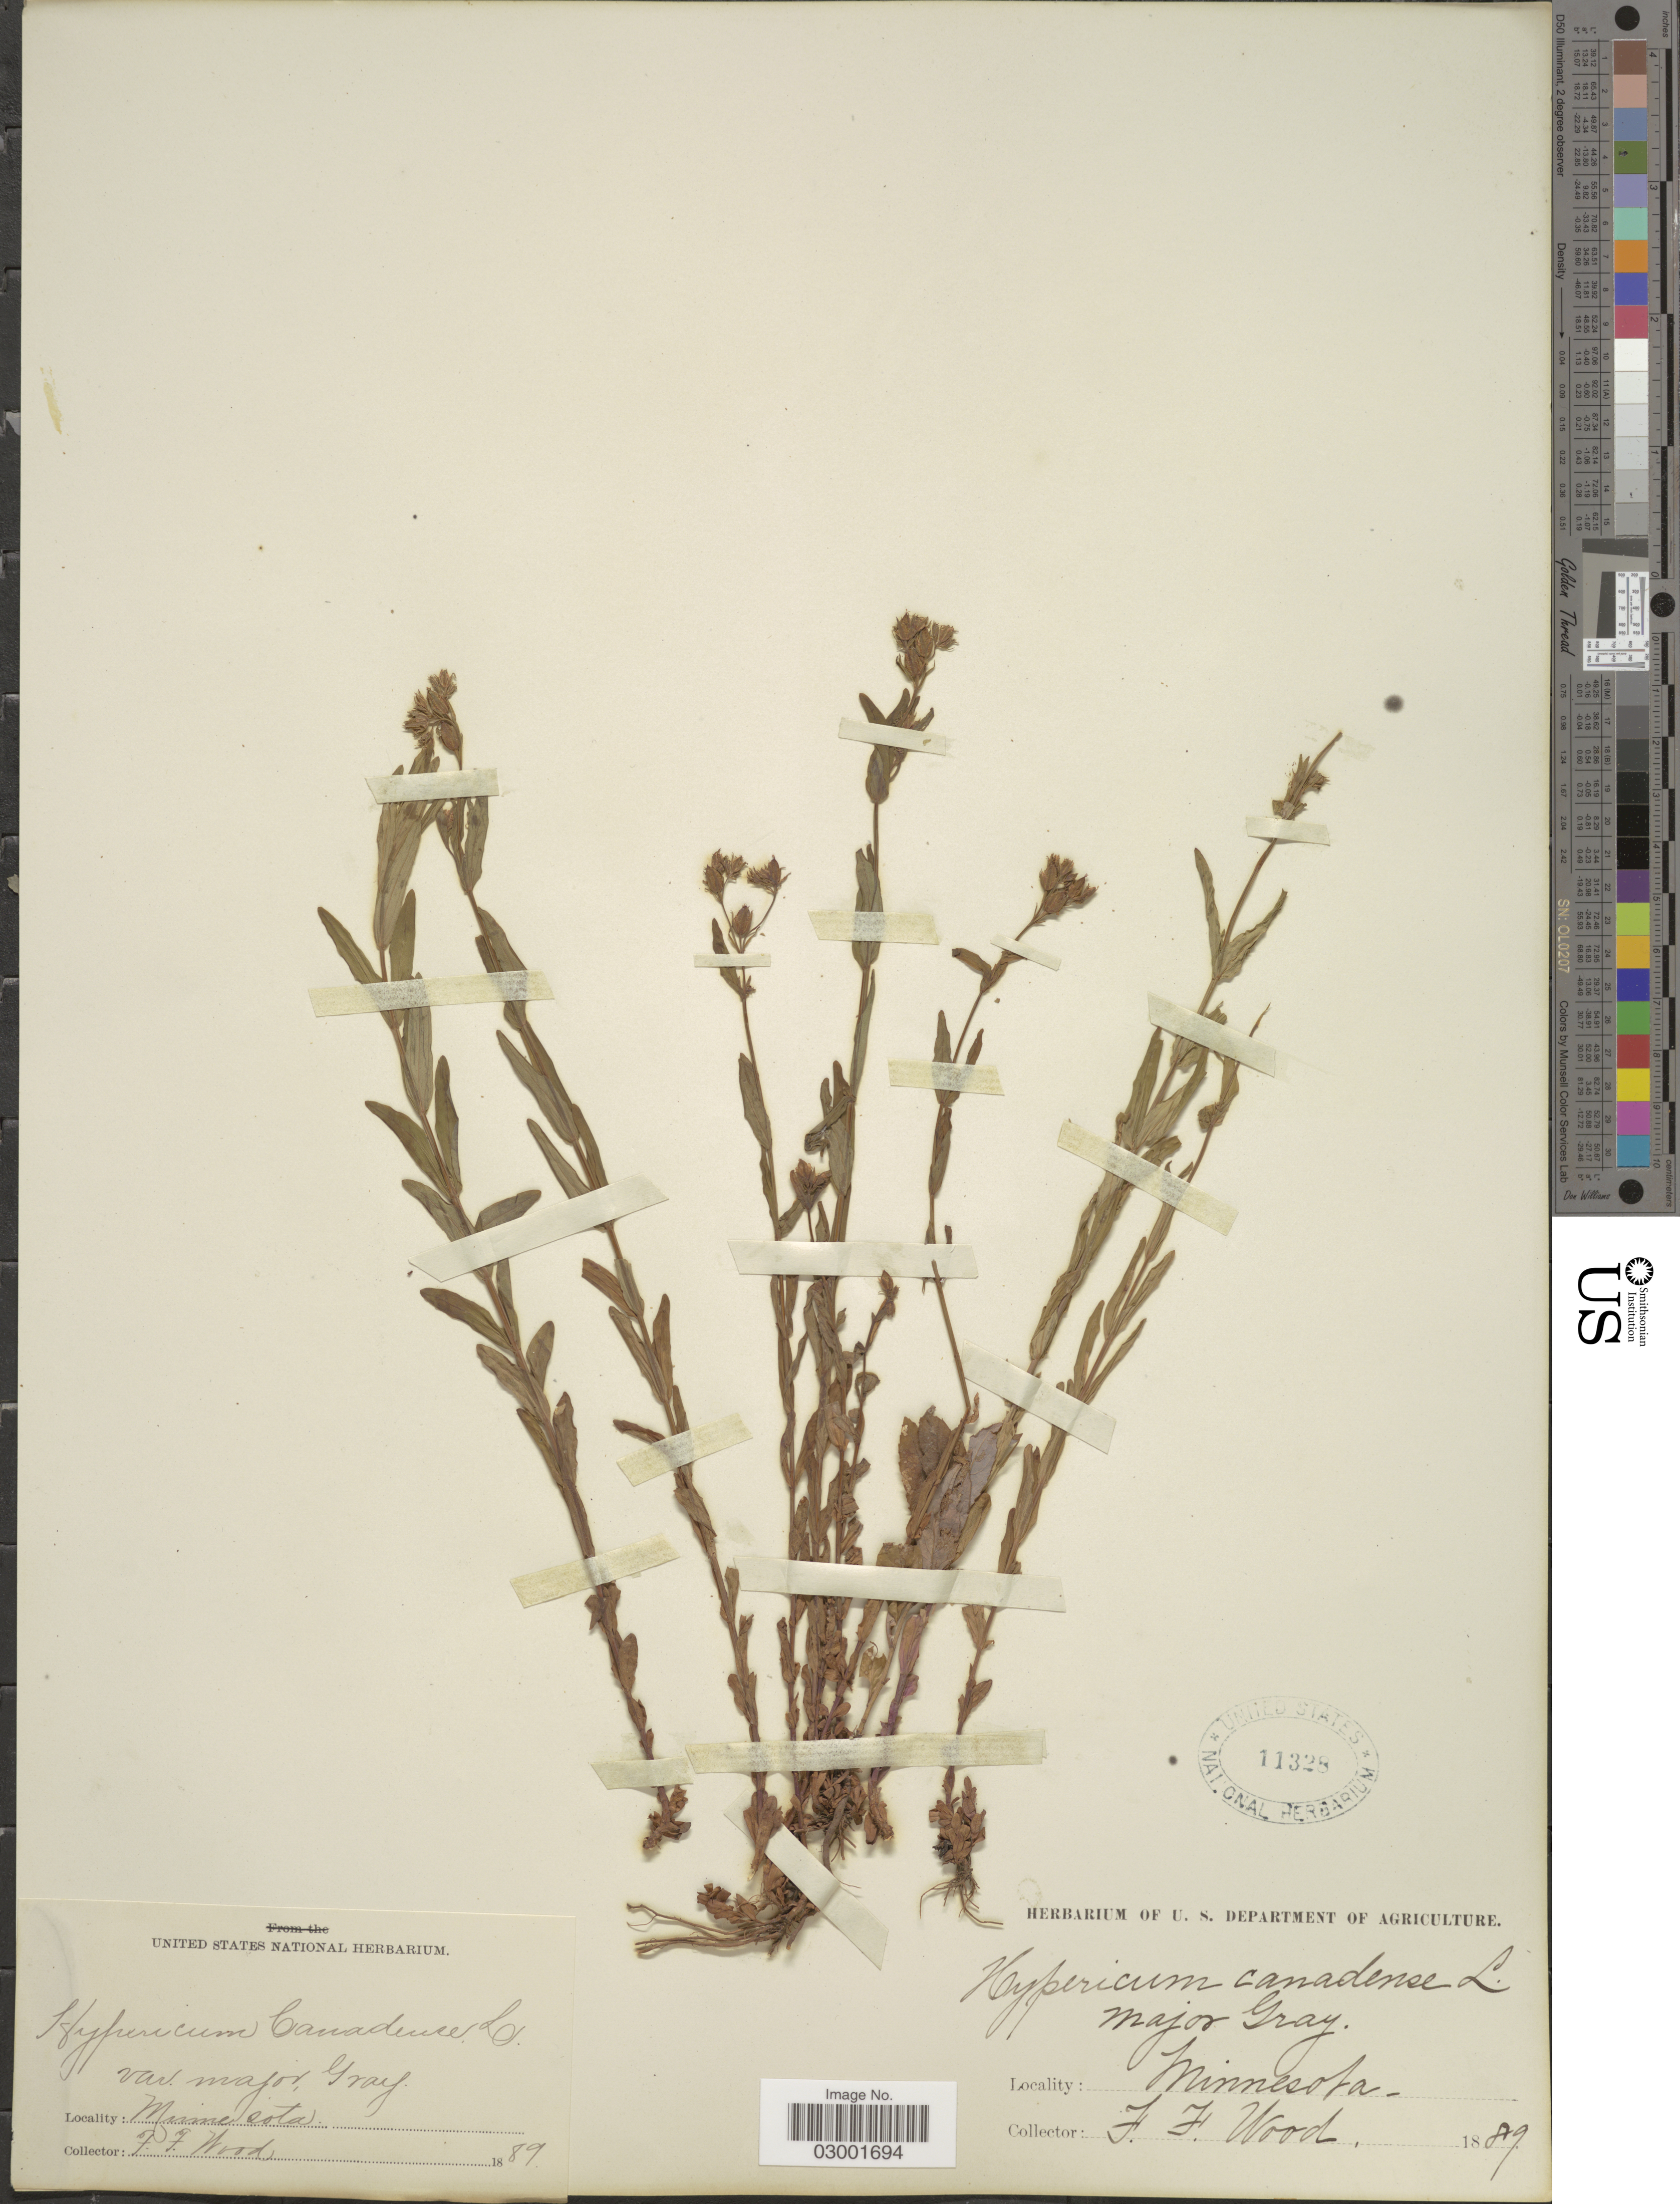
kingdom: Plantae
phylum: Tracheophyta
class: Magnoliopsida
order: Malpighiales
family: Hypericaceae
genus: Hypericum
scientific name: Hypericum majus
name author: (A. Gray) Britton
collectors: F. Wood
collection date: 1889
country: United States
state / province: Minnesota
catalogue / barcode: US 11328